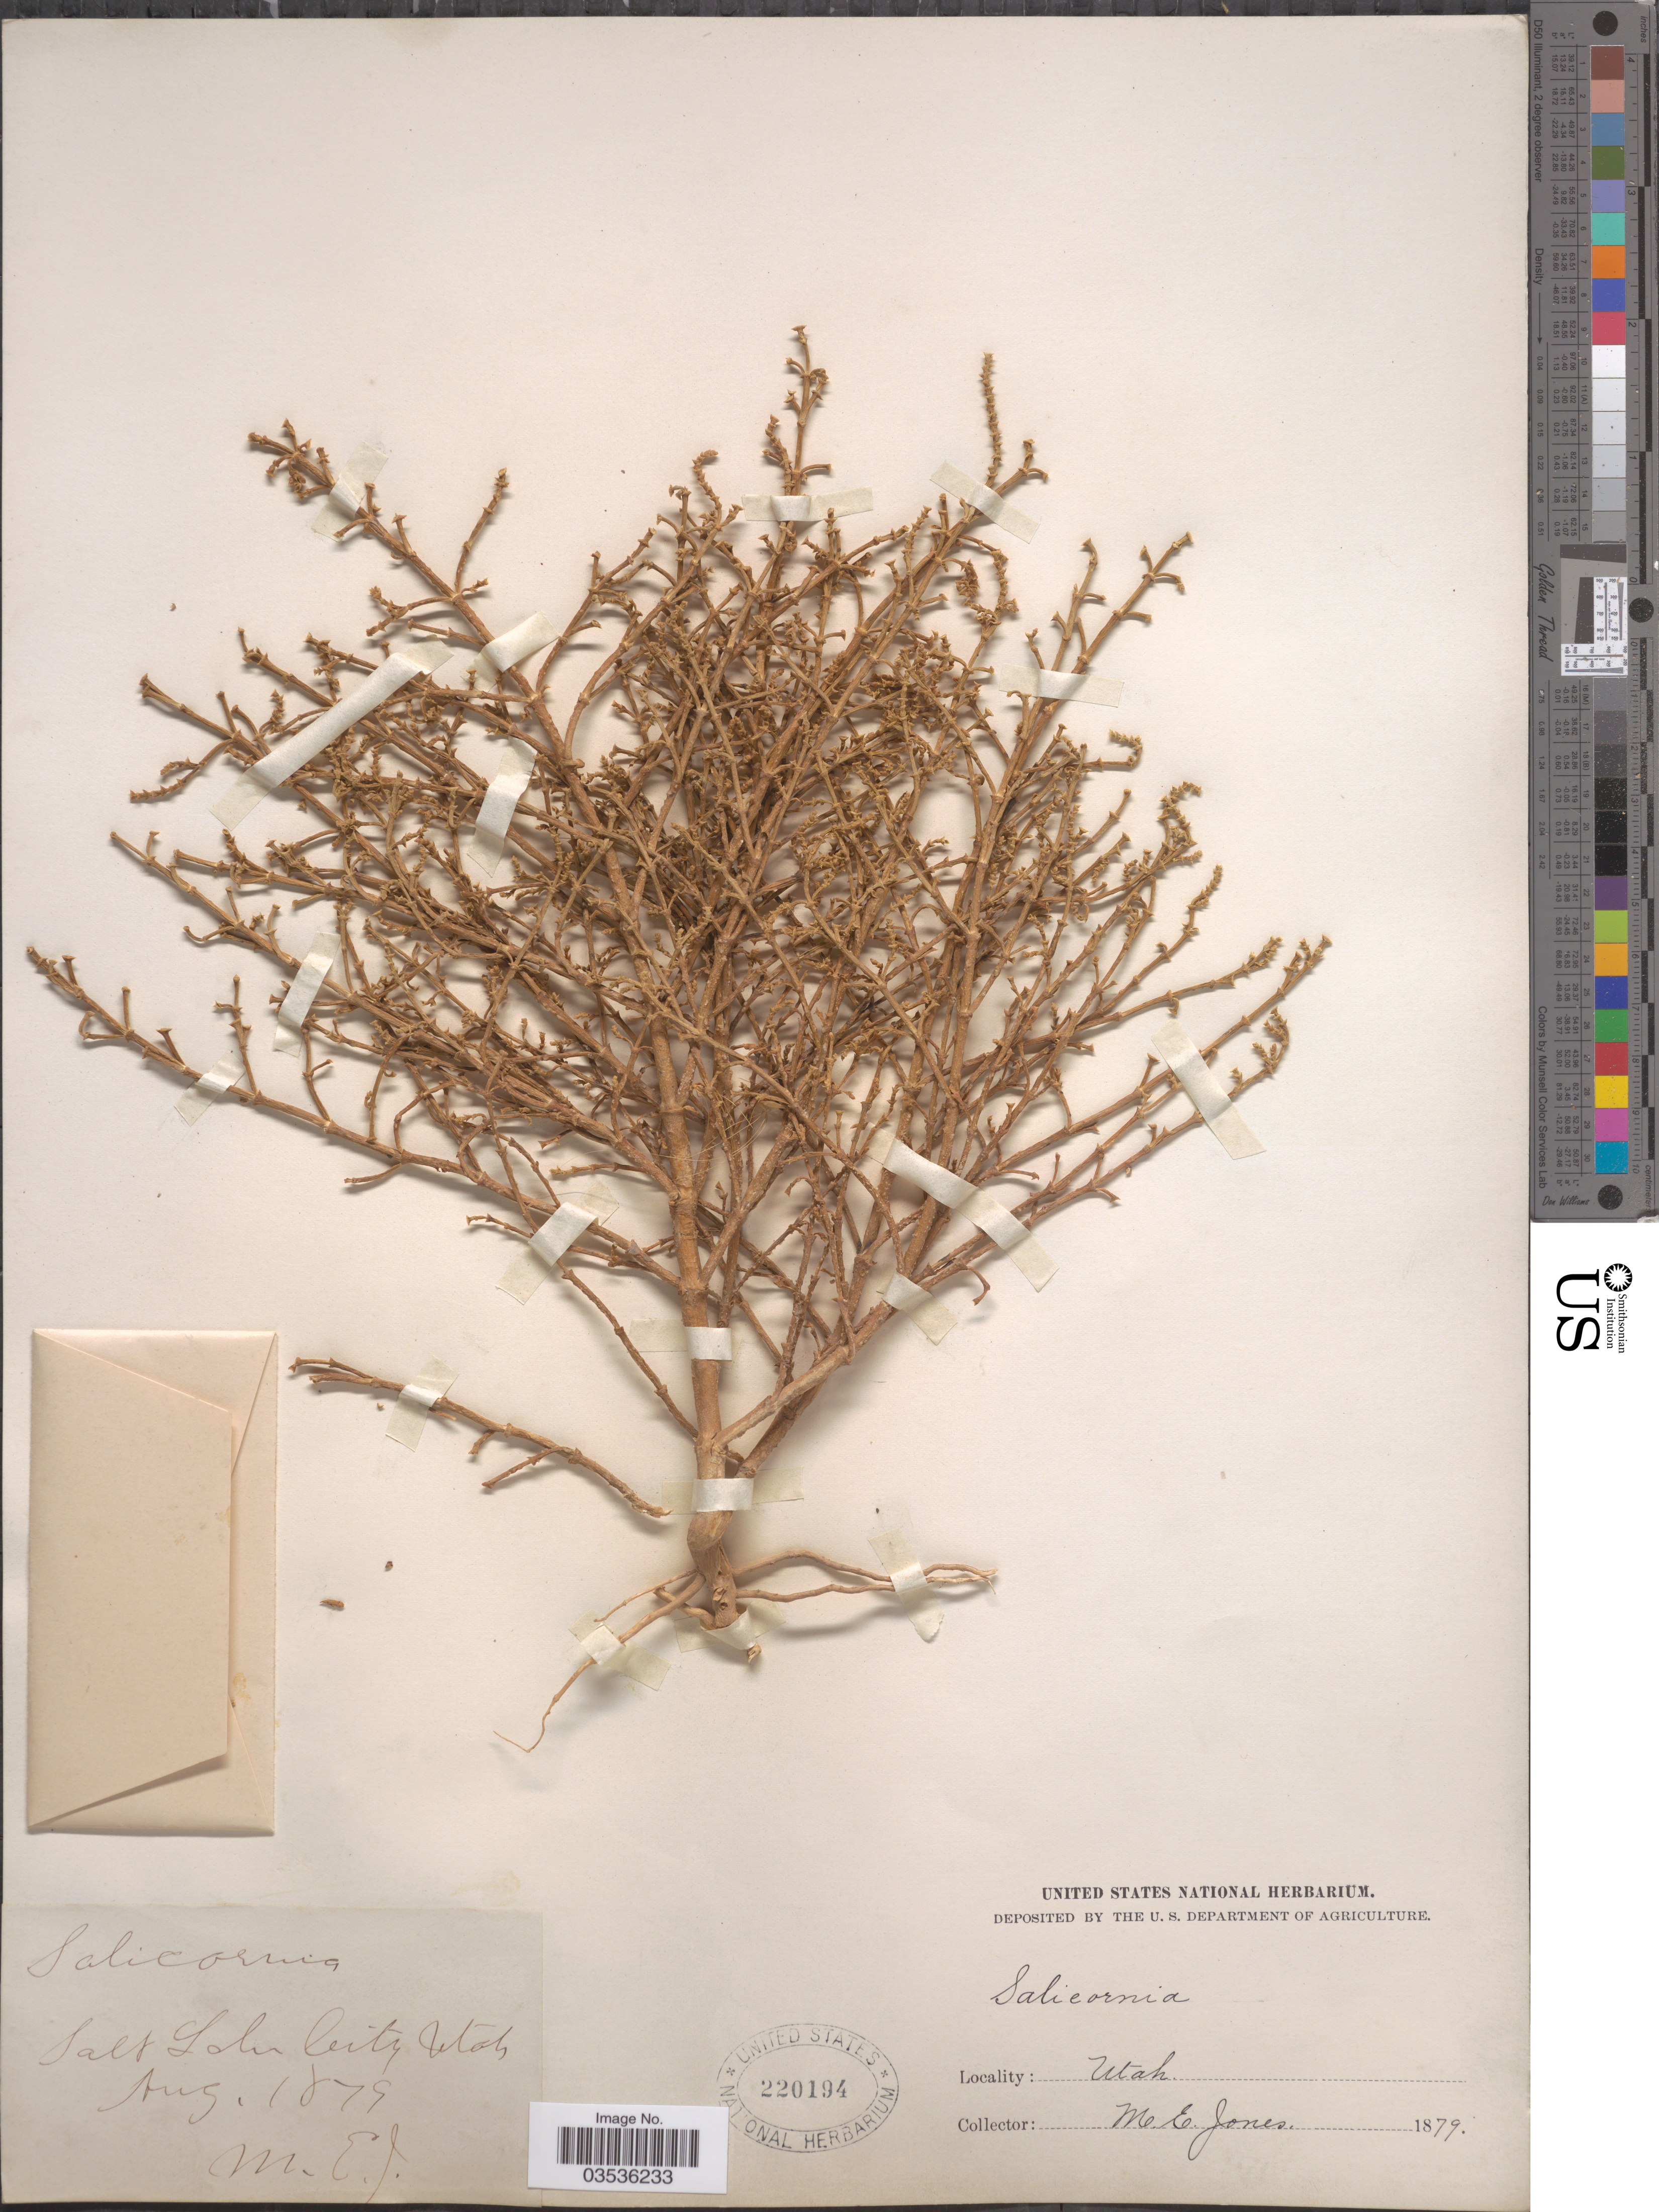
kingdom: Plantae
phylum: Tracheophyta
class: Magnoliopsida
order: Caryophyllales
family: Amaranthaceae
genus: Salicornia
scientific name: Salicornia rubra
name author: A. Nelson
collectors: M. E. Jones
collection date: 1879-08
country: United States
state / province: Utah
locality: Salt Lake City.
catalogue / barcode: US 220194